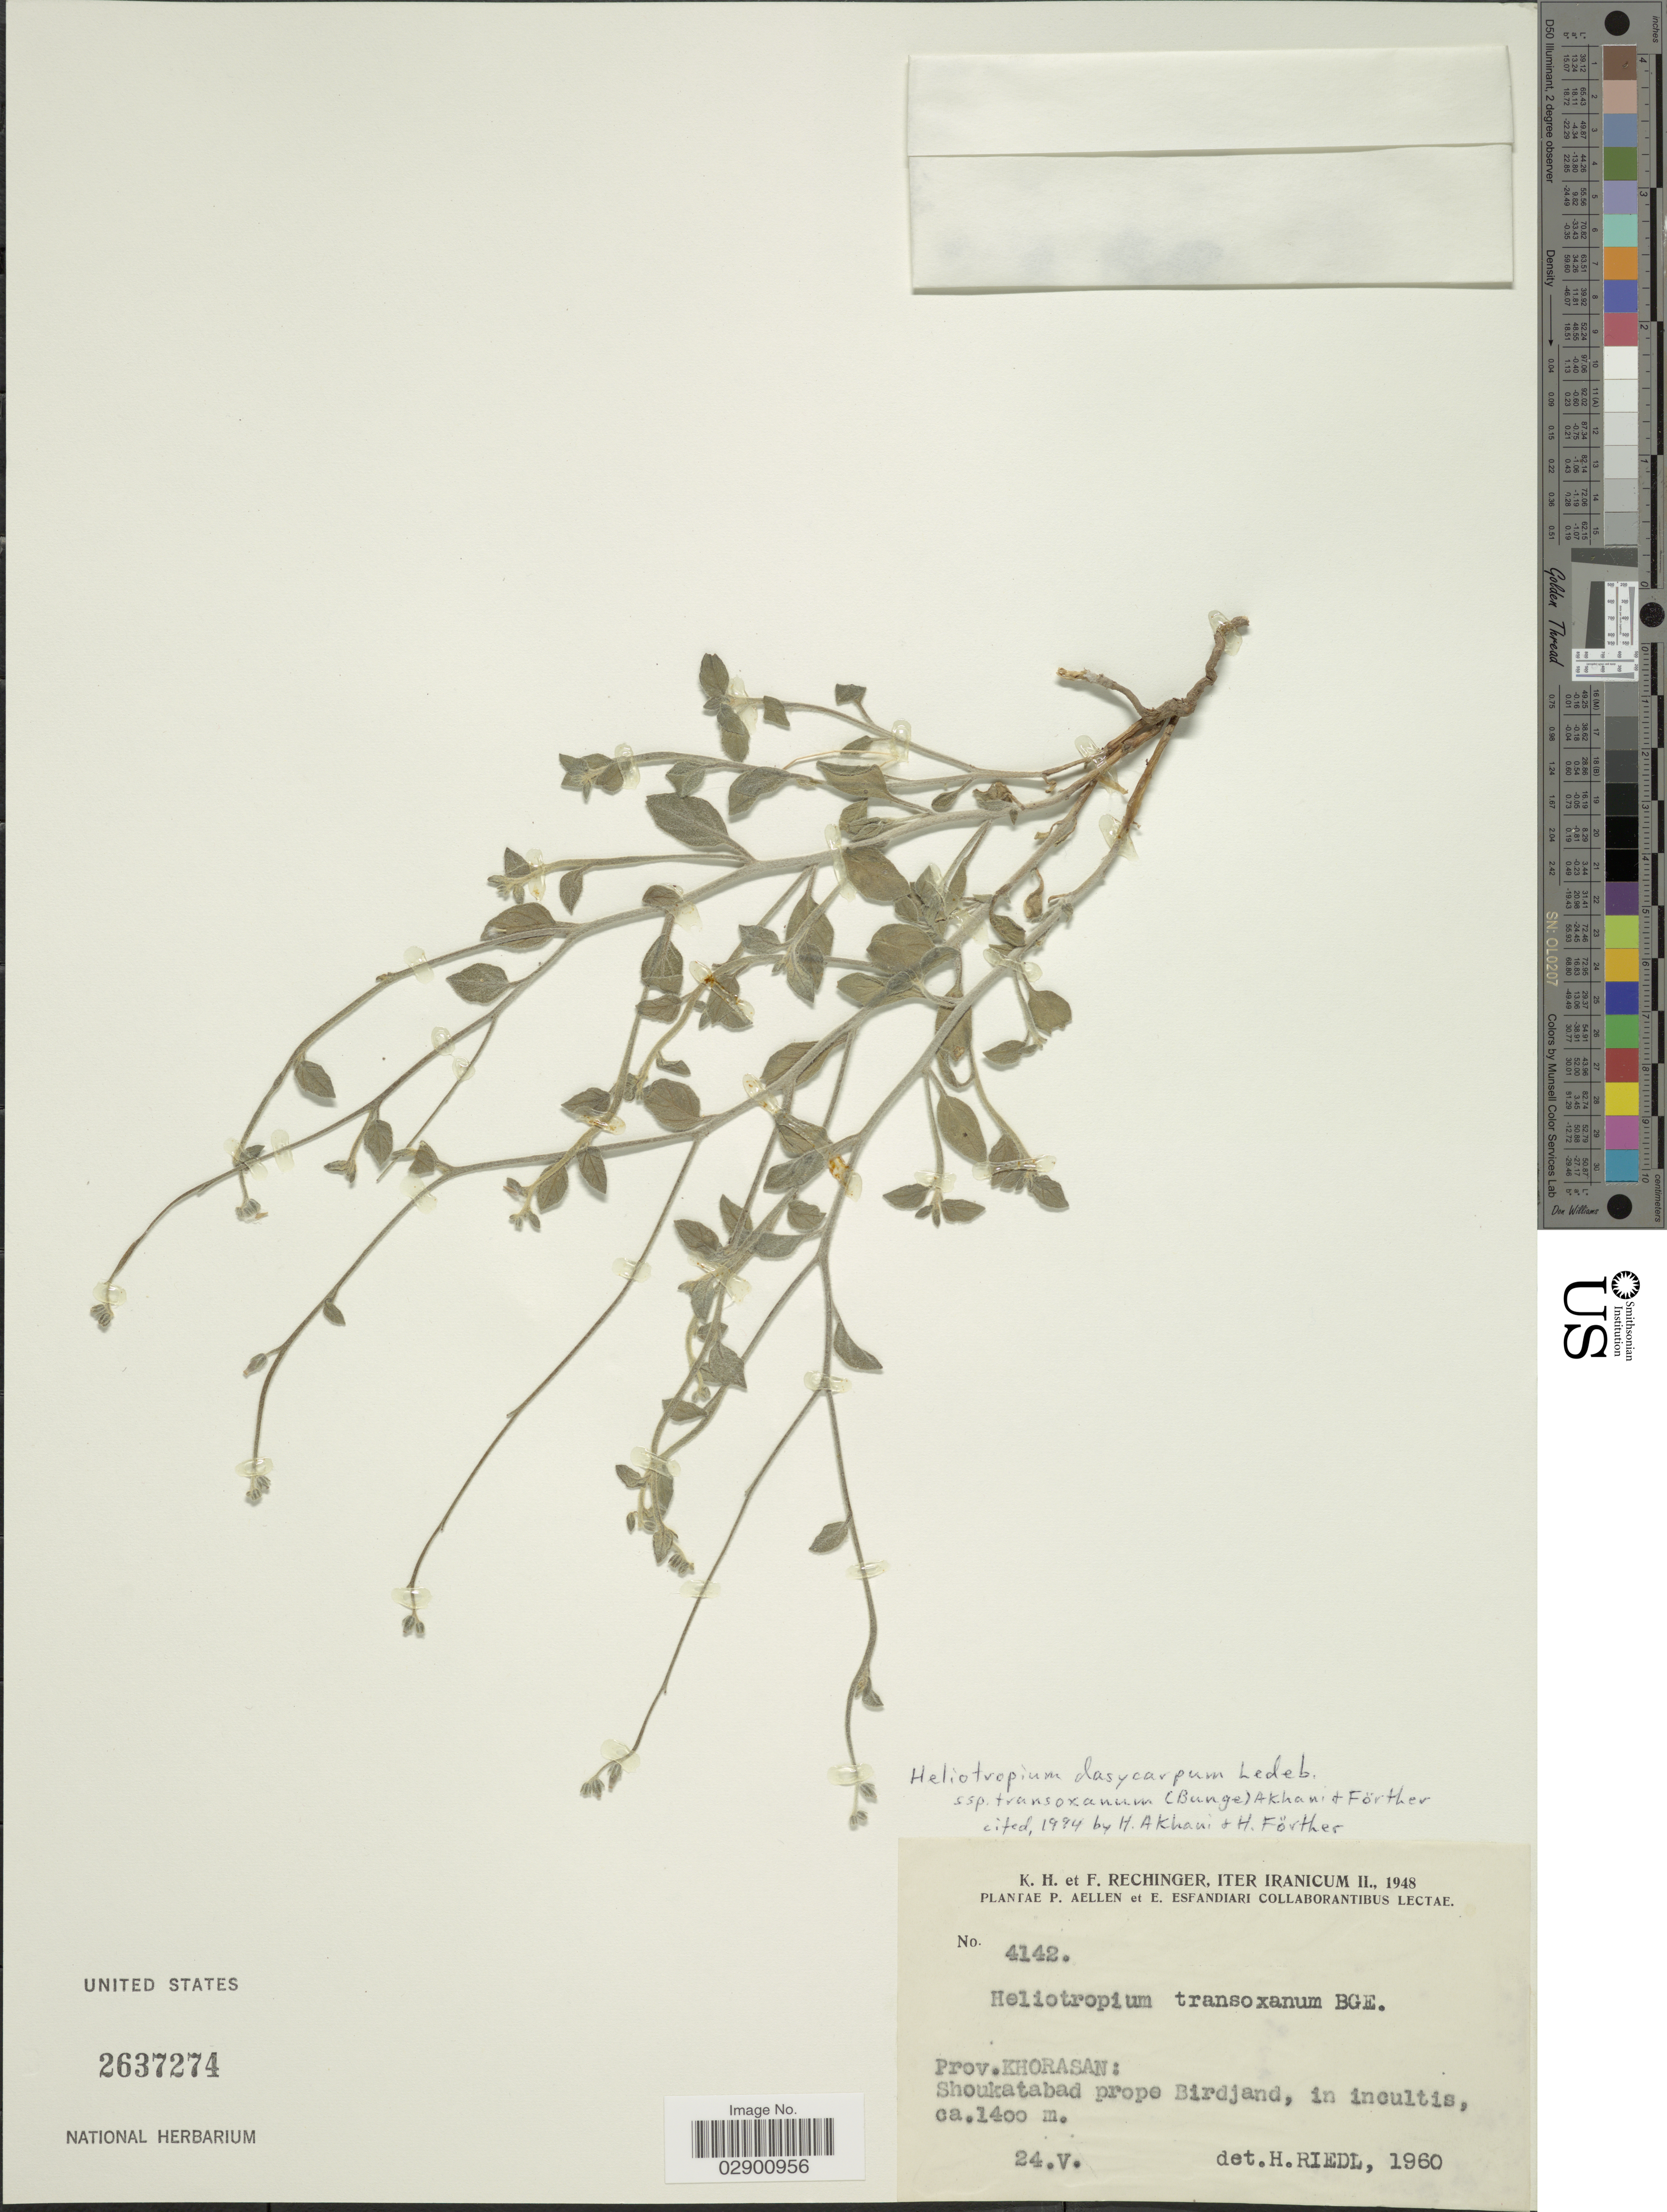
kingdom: Plantae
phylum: Tracheophyta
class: Magnoliopsida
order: Boraginales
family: Heliotropiaceae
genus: Heliotropium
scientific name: Heliotropium dasycarpum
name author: Ledeb.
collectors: K. H. Rechinger, F. Rechinger, P. Aellen & E. Esfandiari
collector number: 4142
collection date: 1948-05-24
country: Iran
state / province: Khorasan [obsolete]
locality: Iranicum. Prov. Khorasan: Shoukatabad prope Birdjand.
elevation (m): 1400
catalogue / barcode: US 2637274